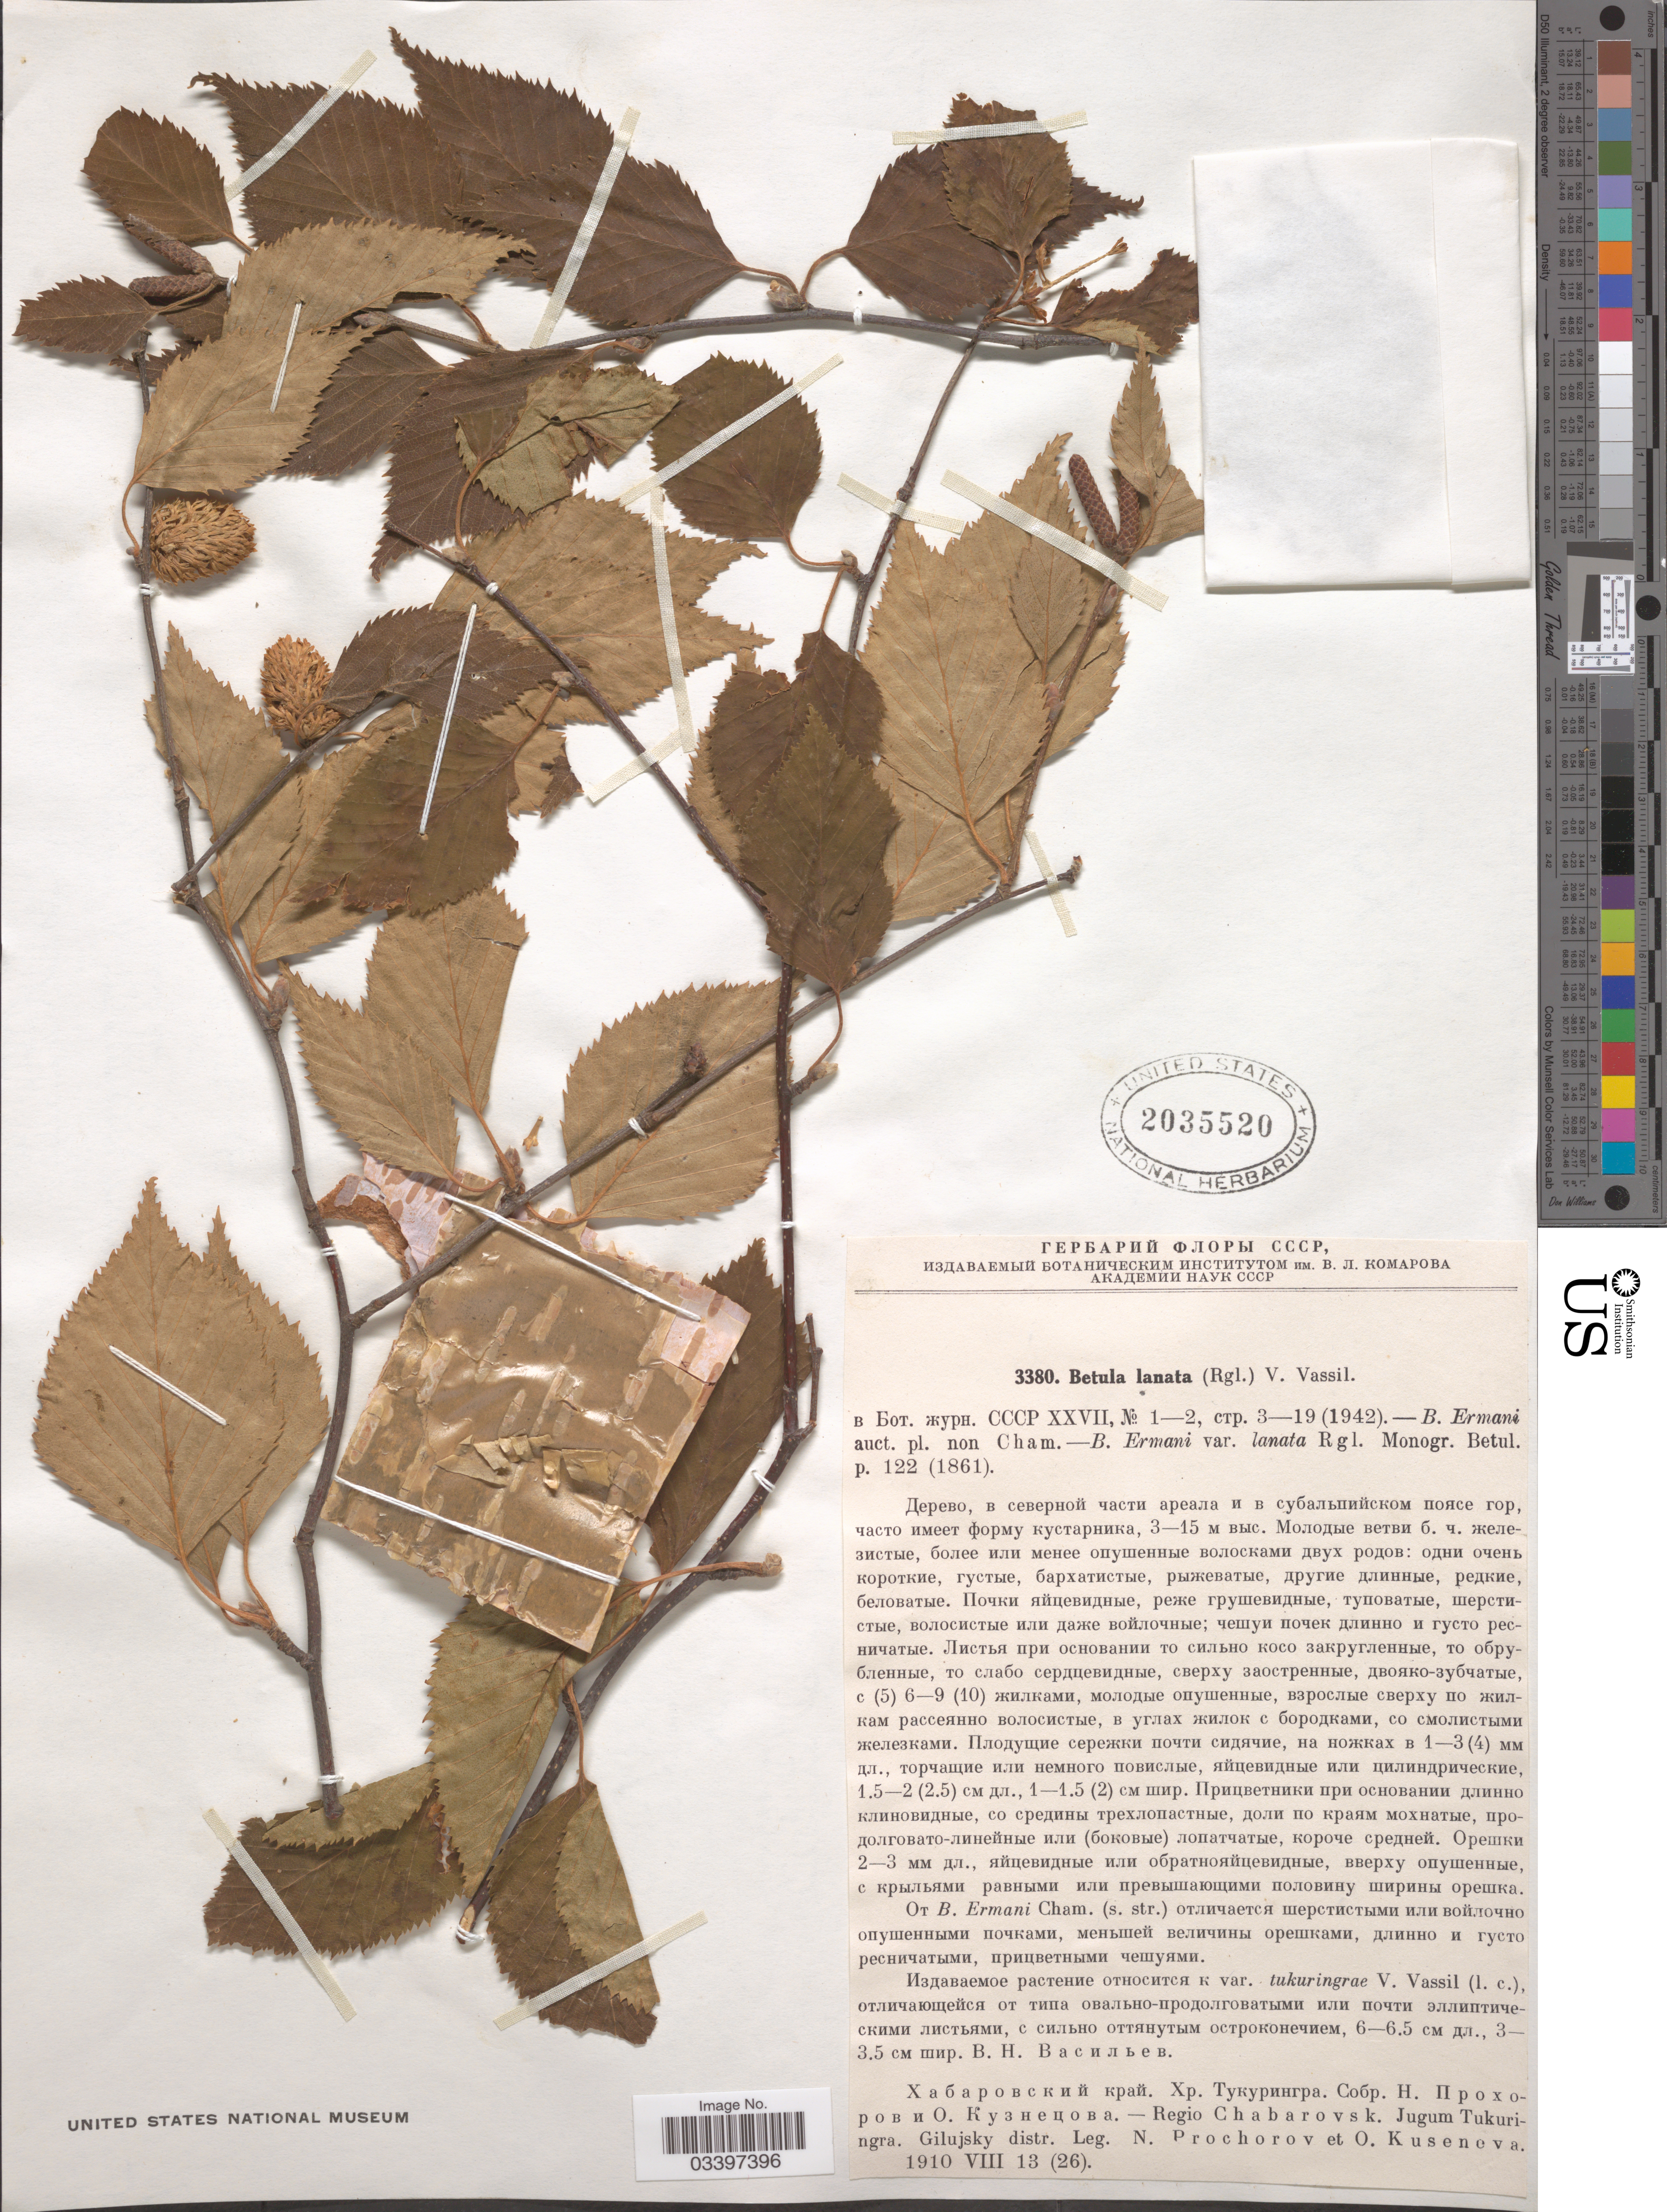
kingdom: Plantae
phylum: Tracheophyta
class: Magnoliopsida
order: Fagales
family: Betulaceae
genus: Betula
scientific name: Betula lanata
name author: (Regel) V.N. Vassil.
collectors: N. Prochorov & O. Kuseneva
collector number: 3380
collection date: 1910-08-13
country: Russian Federation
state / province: Khabarovsk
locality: Regio Chabarovsk. Jugum Tukuringra. Gilujsky distr.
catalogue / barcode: US 2035520